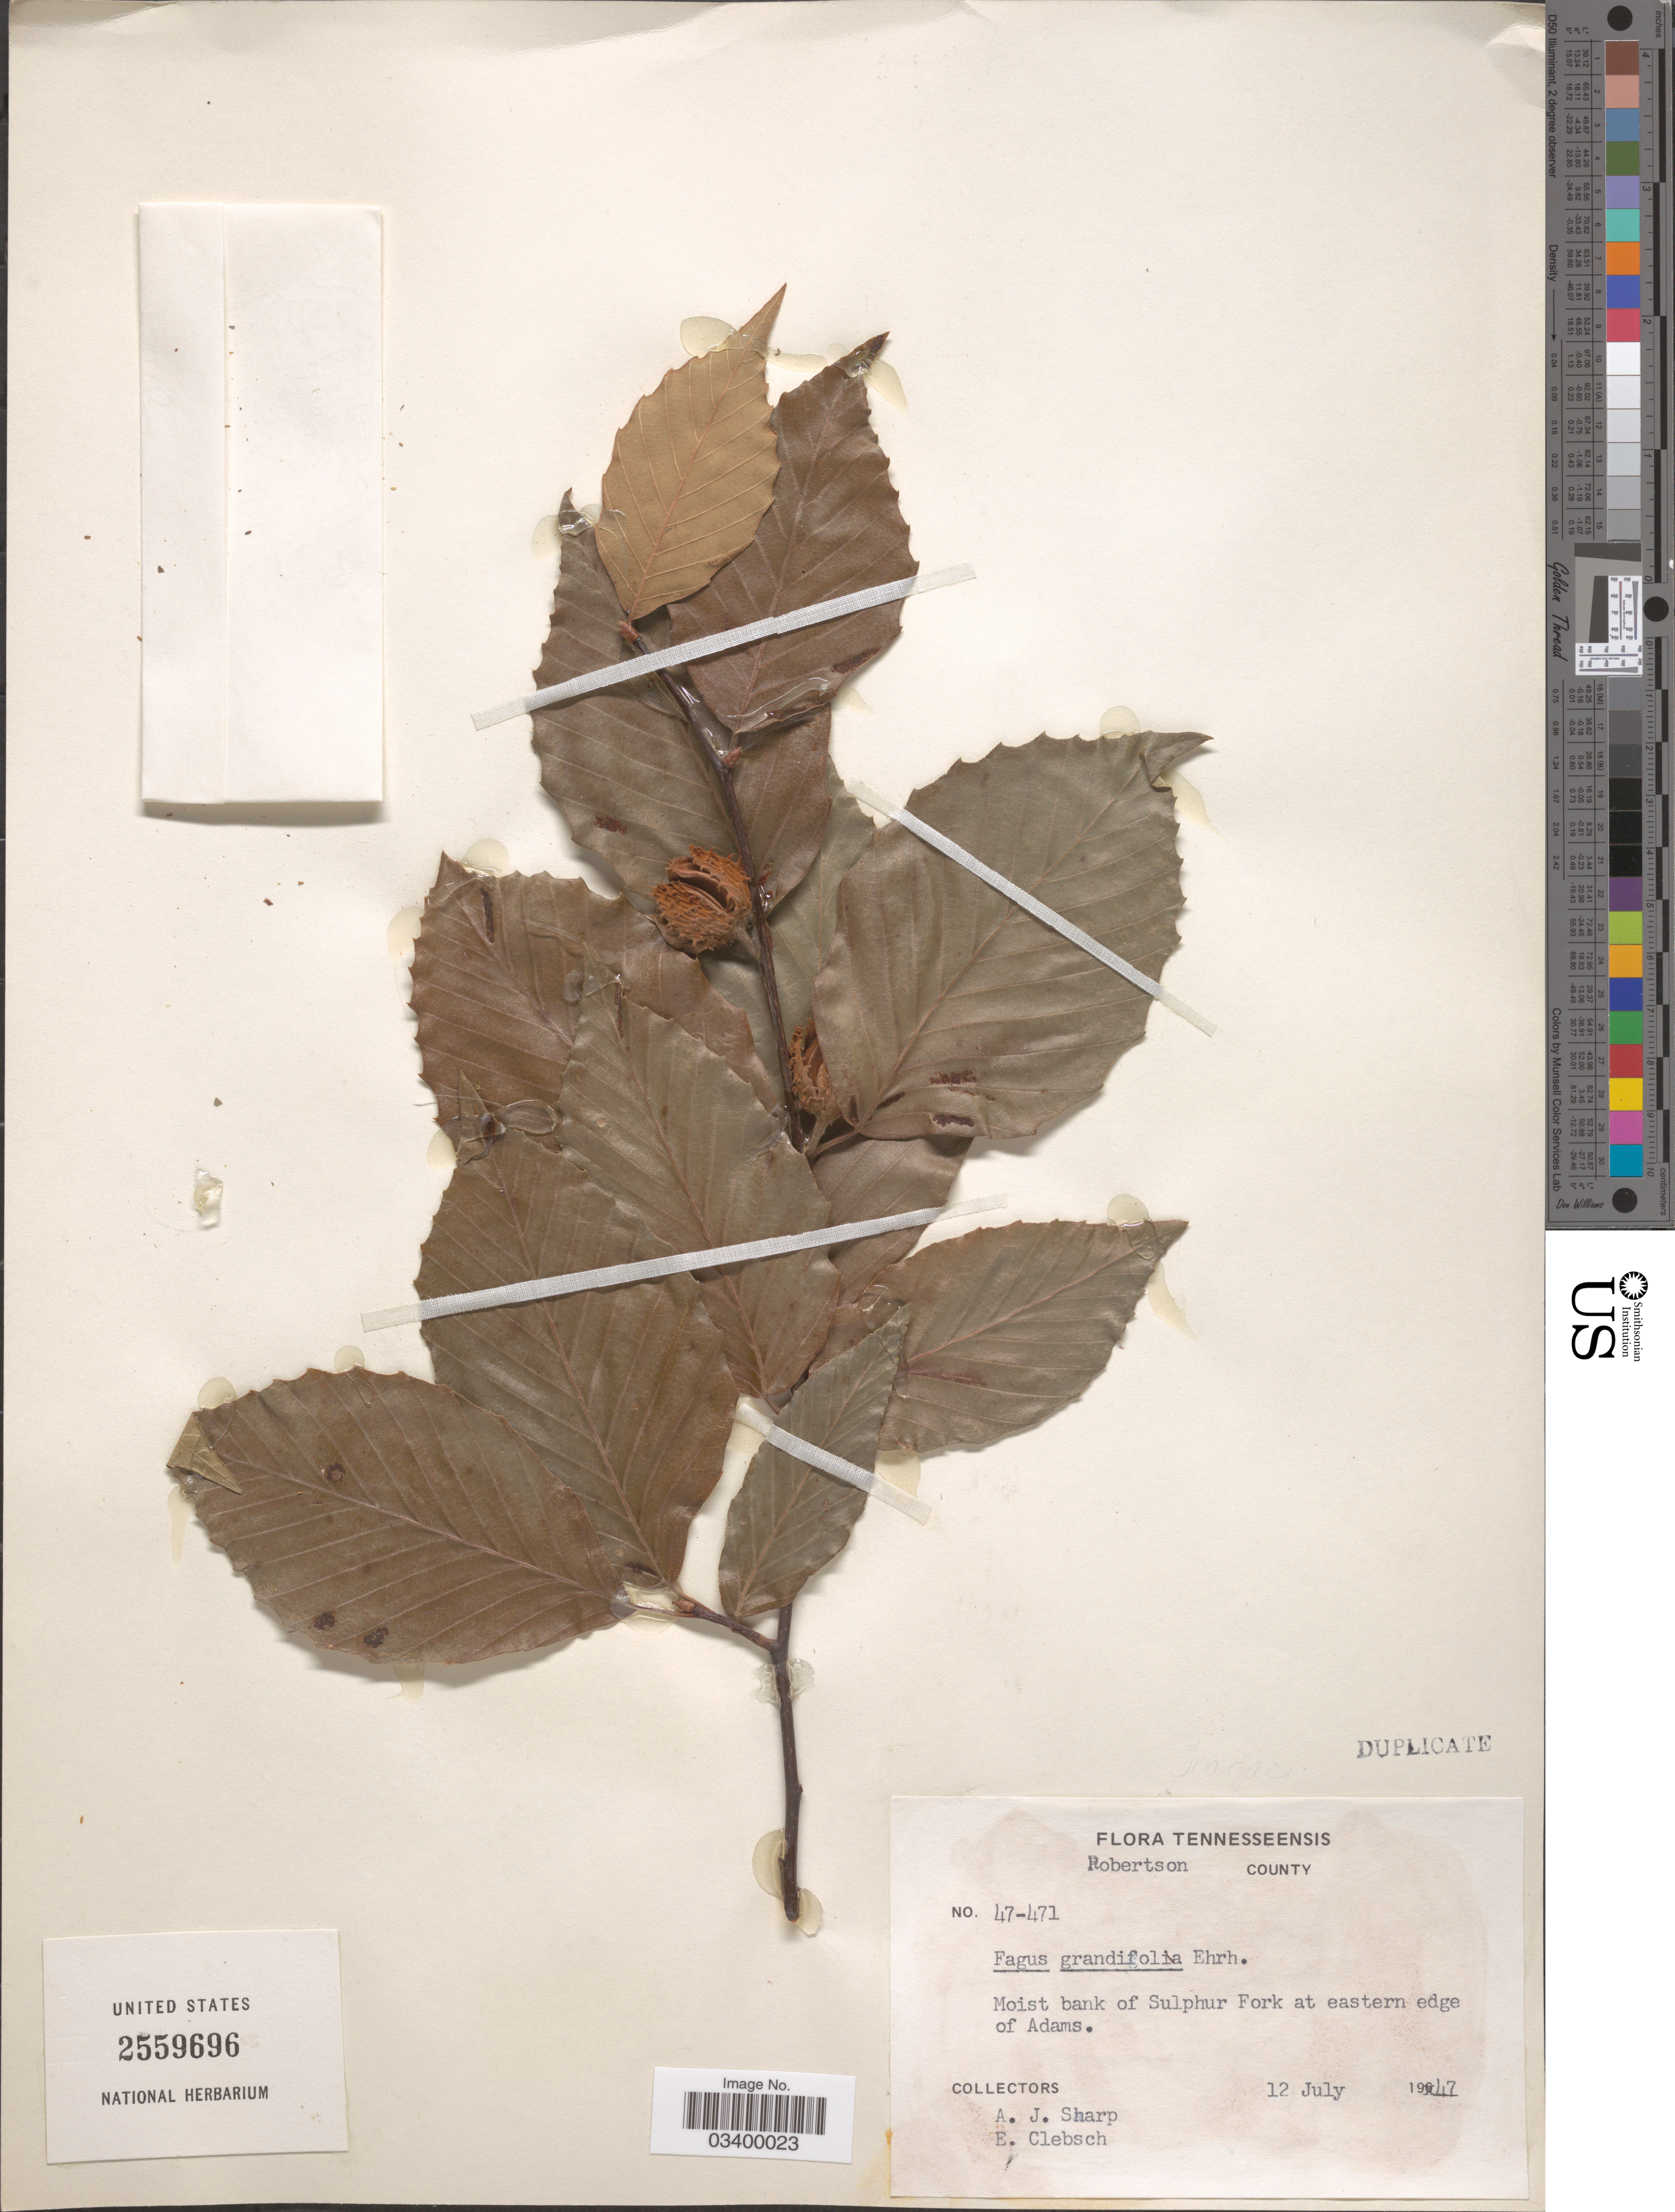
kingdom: Plantae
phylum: Tracheophyta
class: Magnoliopsida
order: Fagales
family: Fagaceae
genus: Fagus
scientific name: Fagus grandifolia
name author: Ehrh.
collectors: A. J. Sharp & E. Clebsch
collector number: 47-471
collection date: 1947-07-12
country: United States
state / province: Tennessee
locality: Robertson County. Moist bank of Sulphur Fork at eastern edge of Adams.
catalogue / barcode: US 2559696